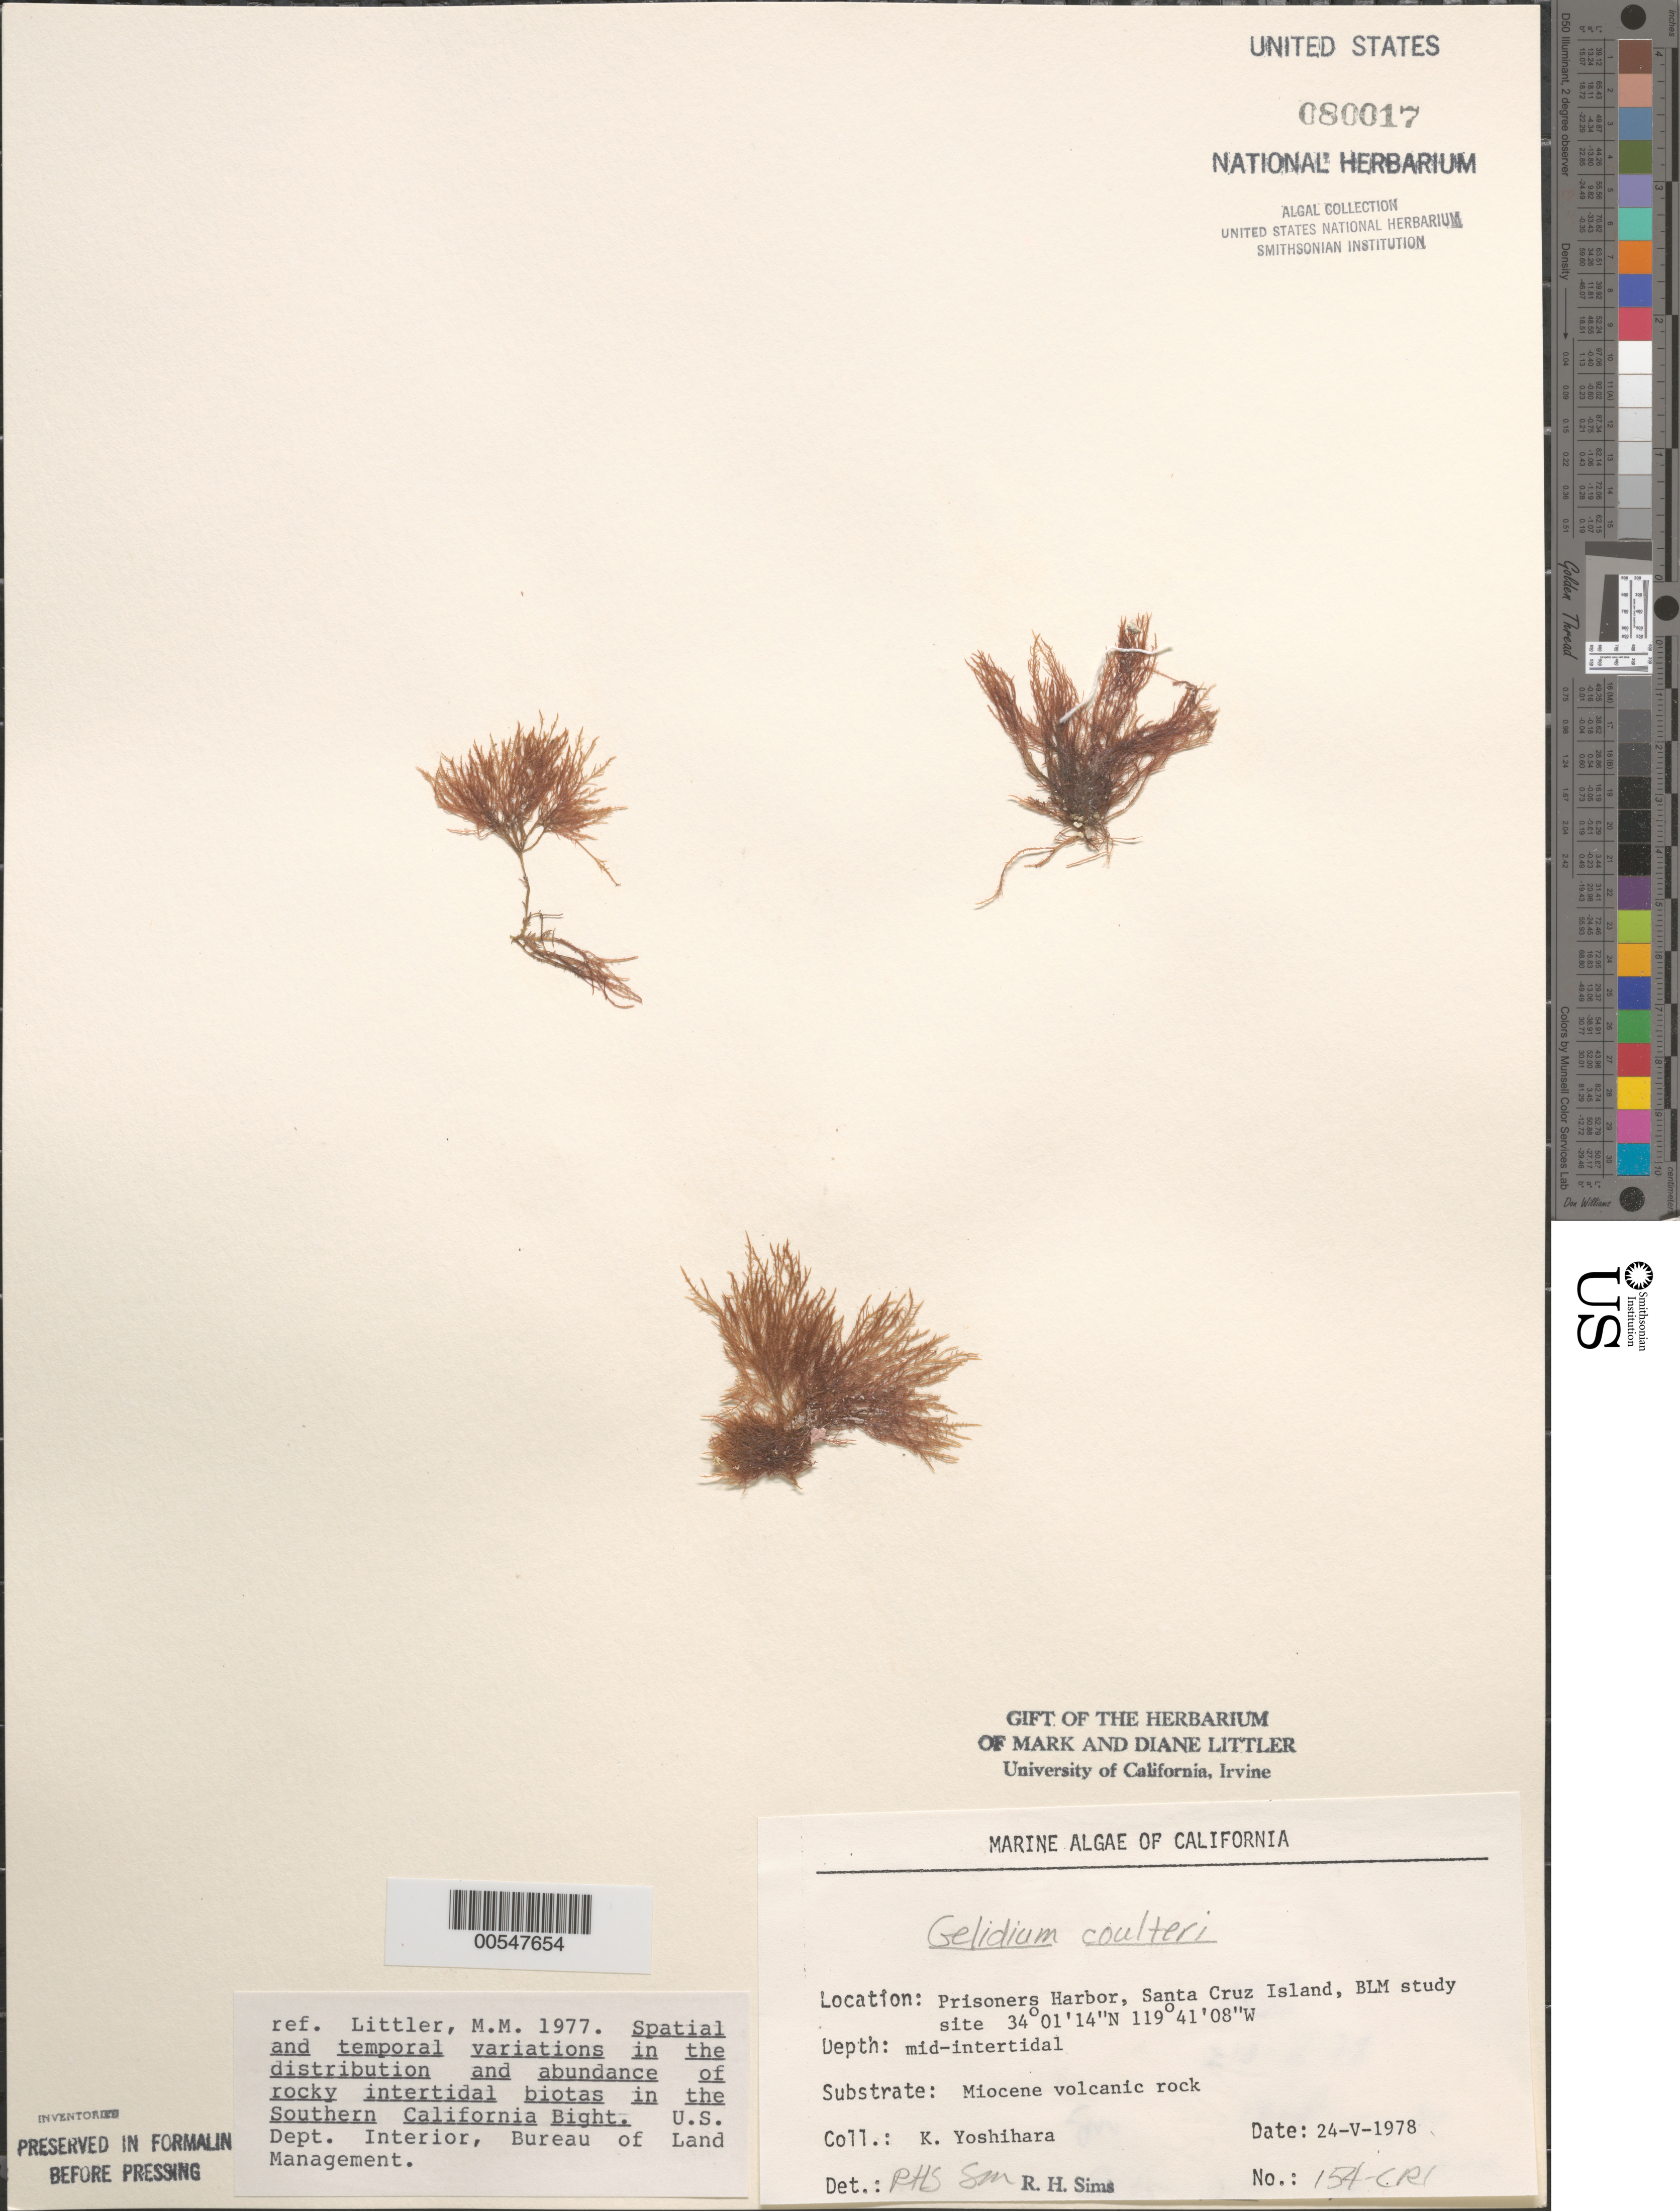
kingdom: Plantae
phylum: Rhodophyta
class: Florideophyceae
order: Gelidiales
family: Gelidiaceae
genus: Gelidium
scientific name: Gelidium coulteri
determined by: Sims, Robert H.; Murray, S. N.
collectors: K. Yoshihara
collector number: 154-cri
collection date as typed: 24 May 1978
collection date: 1978-05-24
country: United States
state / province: California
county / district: Santa Barbara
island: Santa Cruz Island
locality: Prisoners Harbor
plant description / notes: BLM-SOCALBIGHT Rocky Intertidal Survey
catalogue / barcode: US 80017